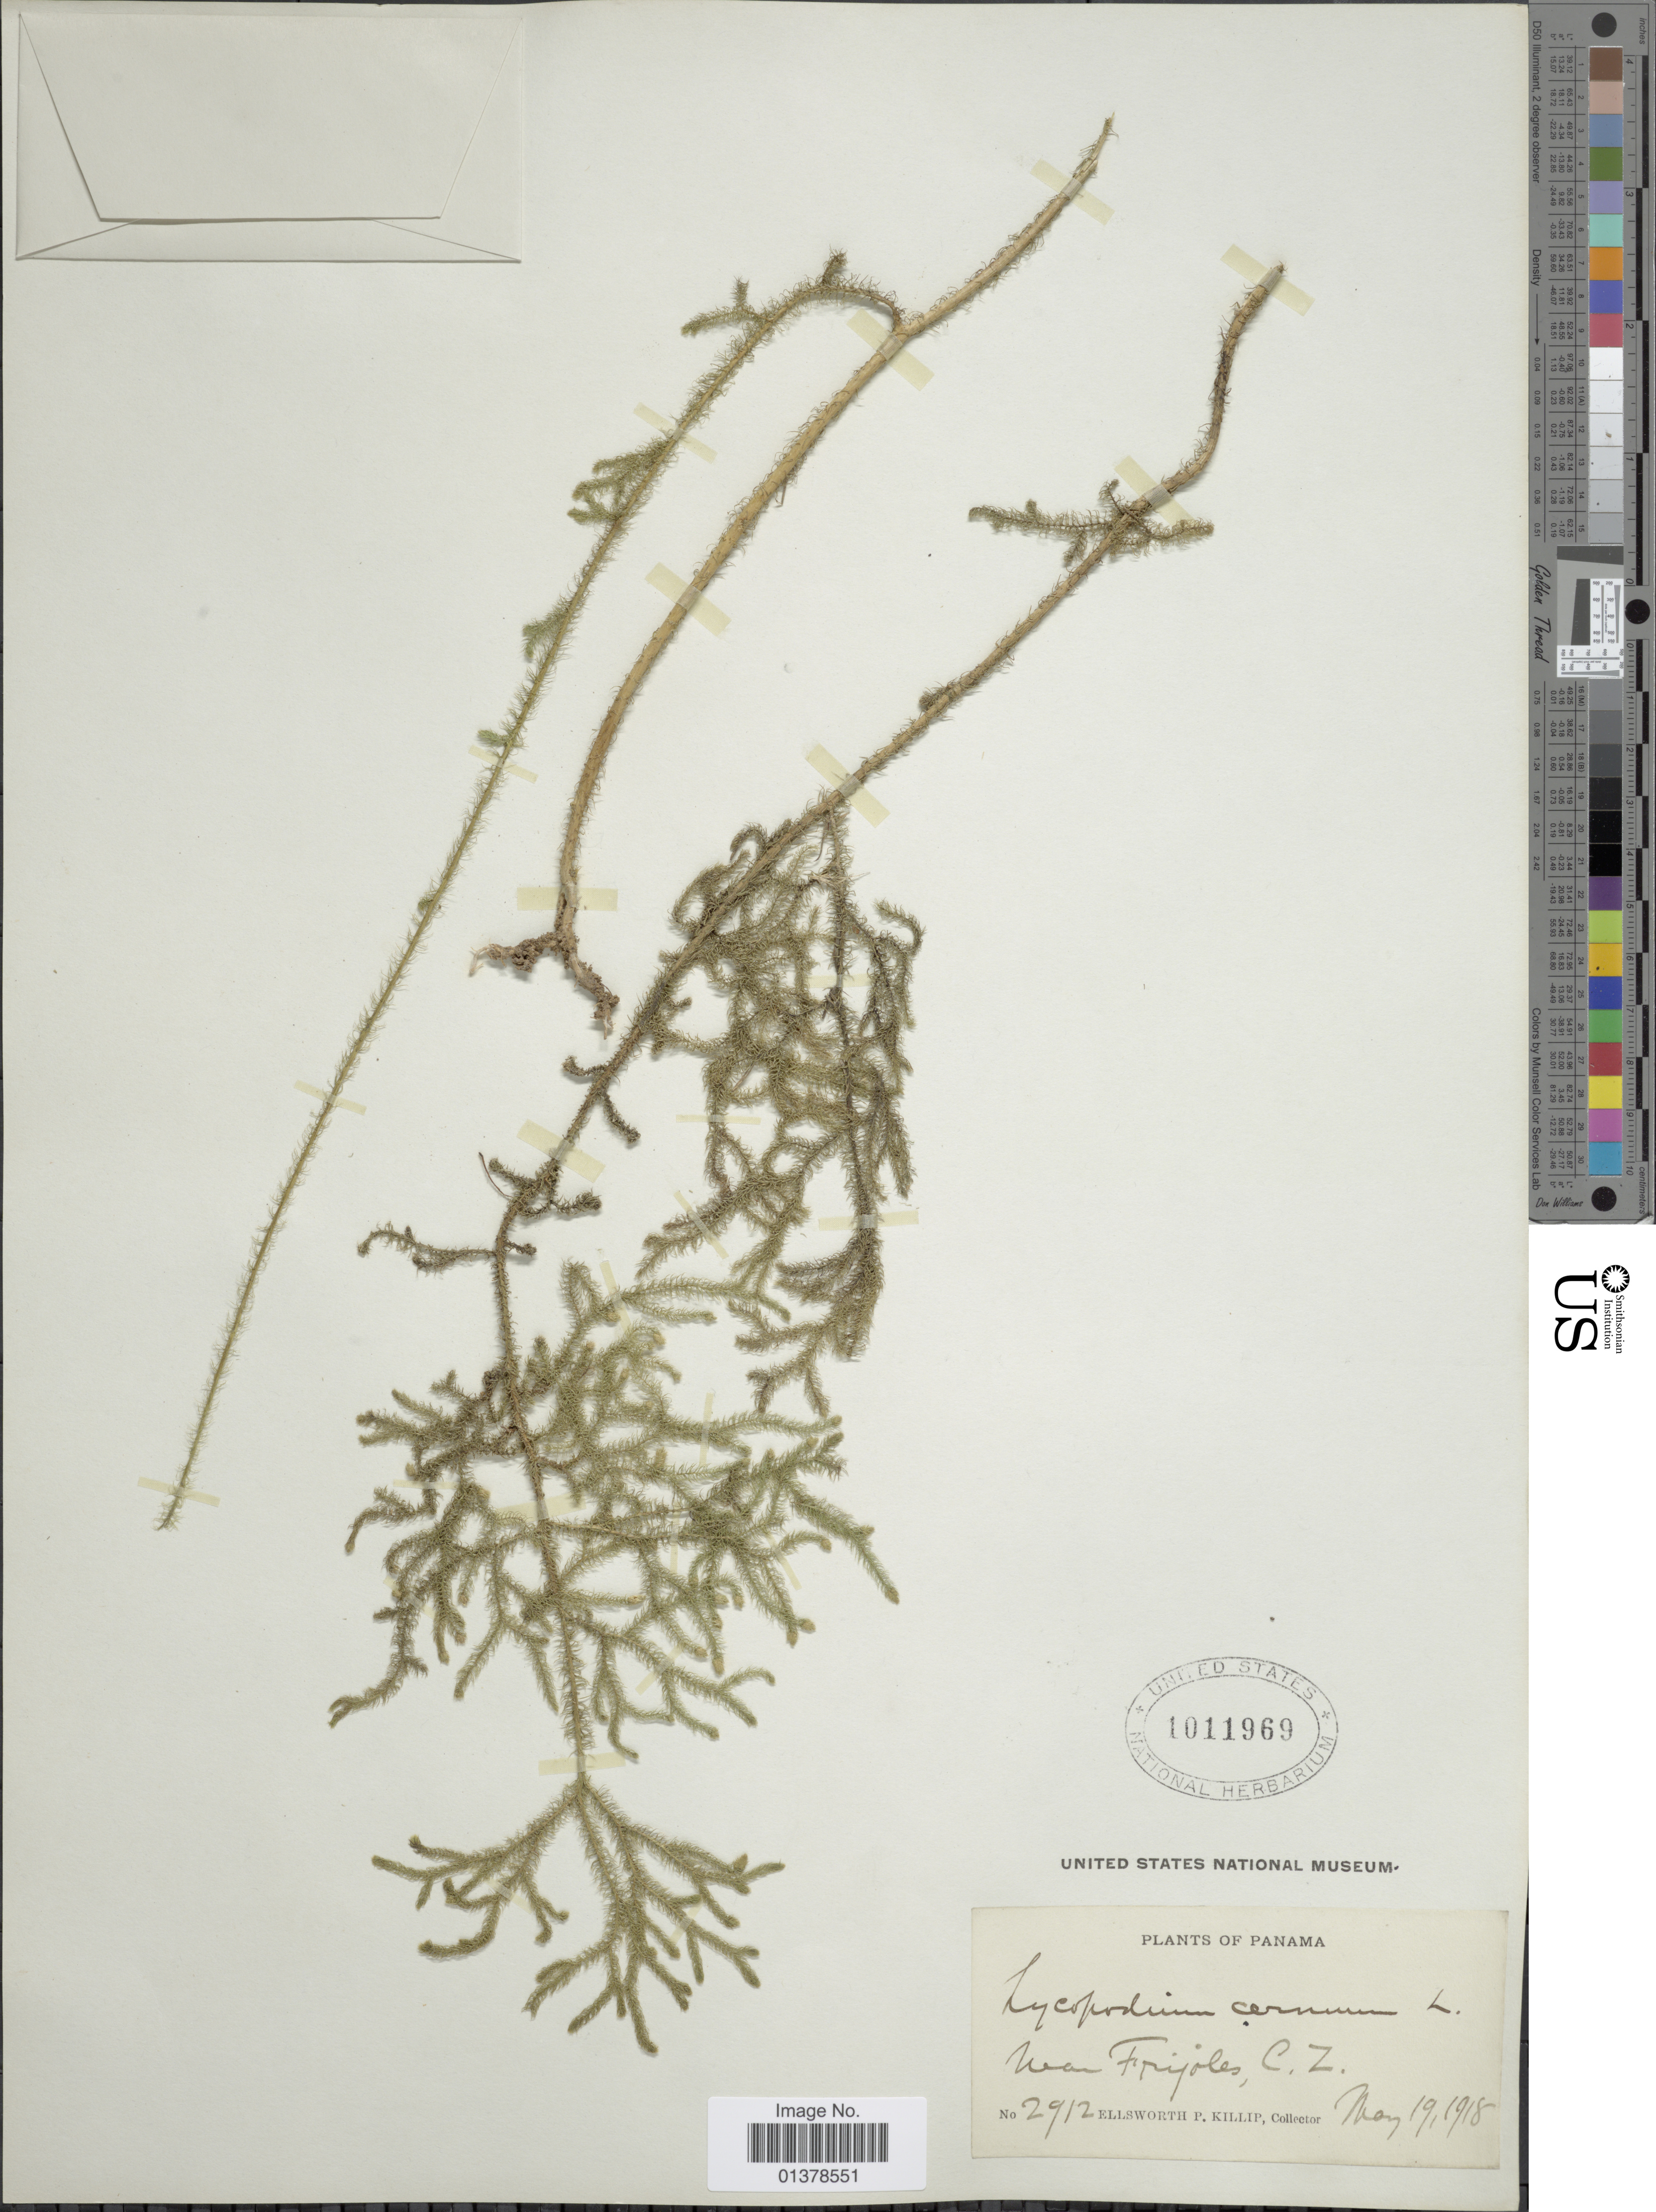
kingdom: Plantae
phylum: Tracheophyta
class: Lycopodiopsida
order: Lycopodiales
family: Lycopodiaceae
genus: Palhinhaea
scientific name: Palhinhaea cernua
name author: (L.) Vasc. & Franco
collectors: E. P. Killip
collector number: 2912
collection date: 1918-05-19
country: Panama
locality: Near Frijoles, C.Z.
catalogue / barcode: US 1011969